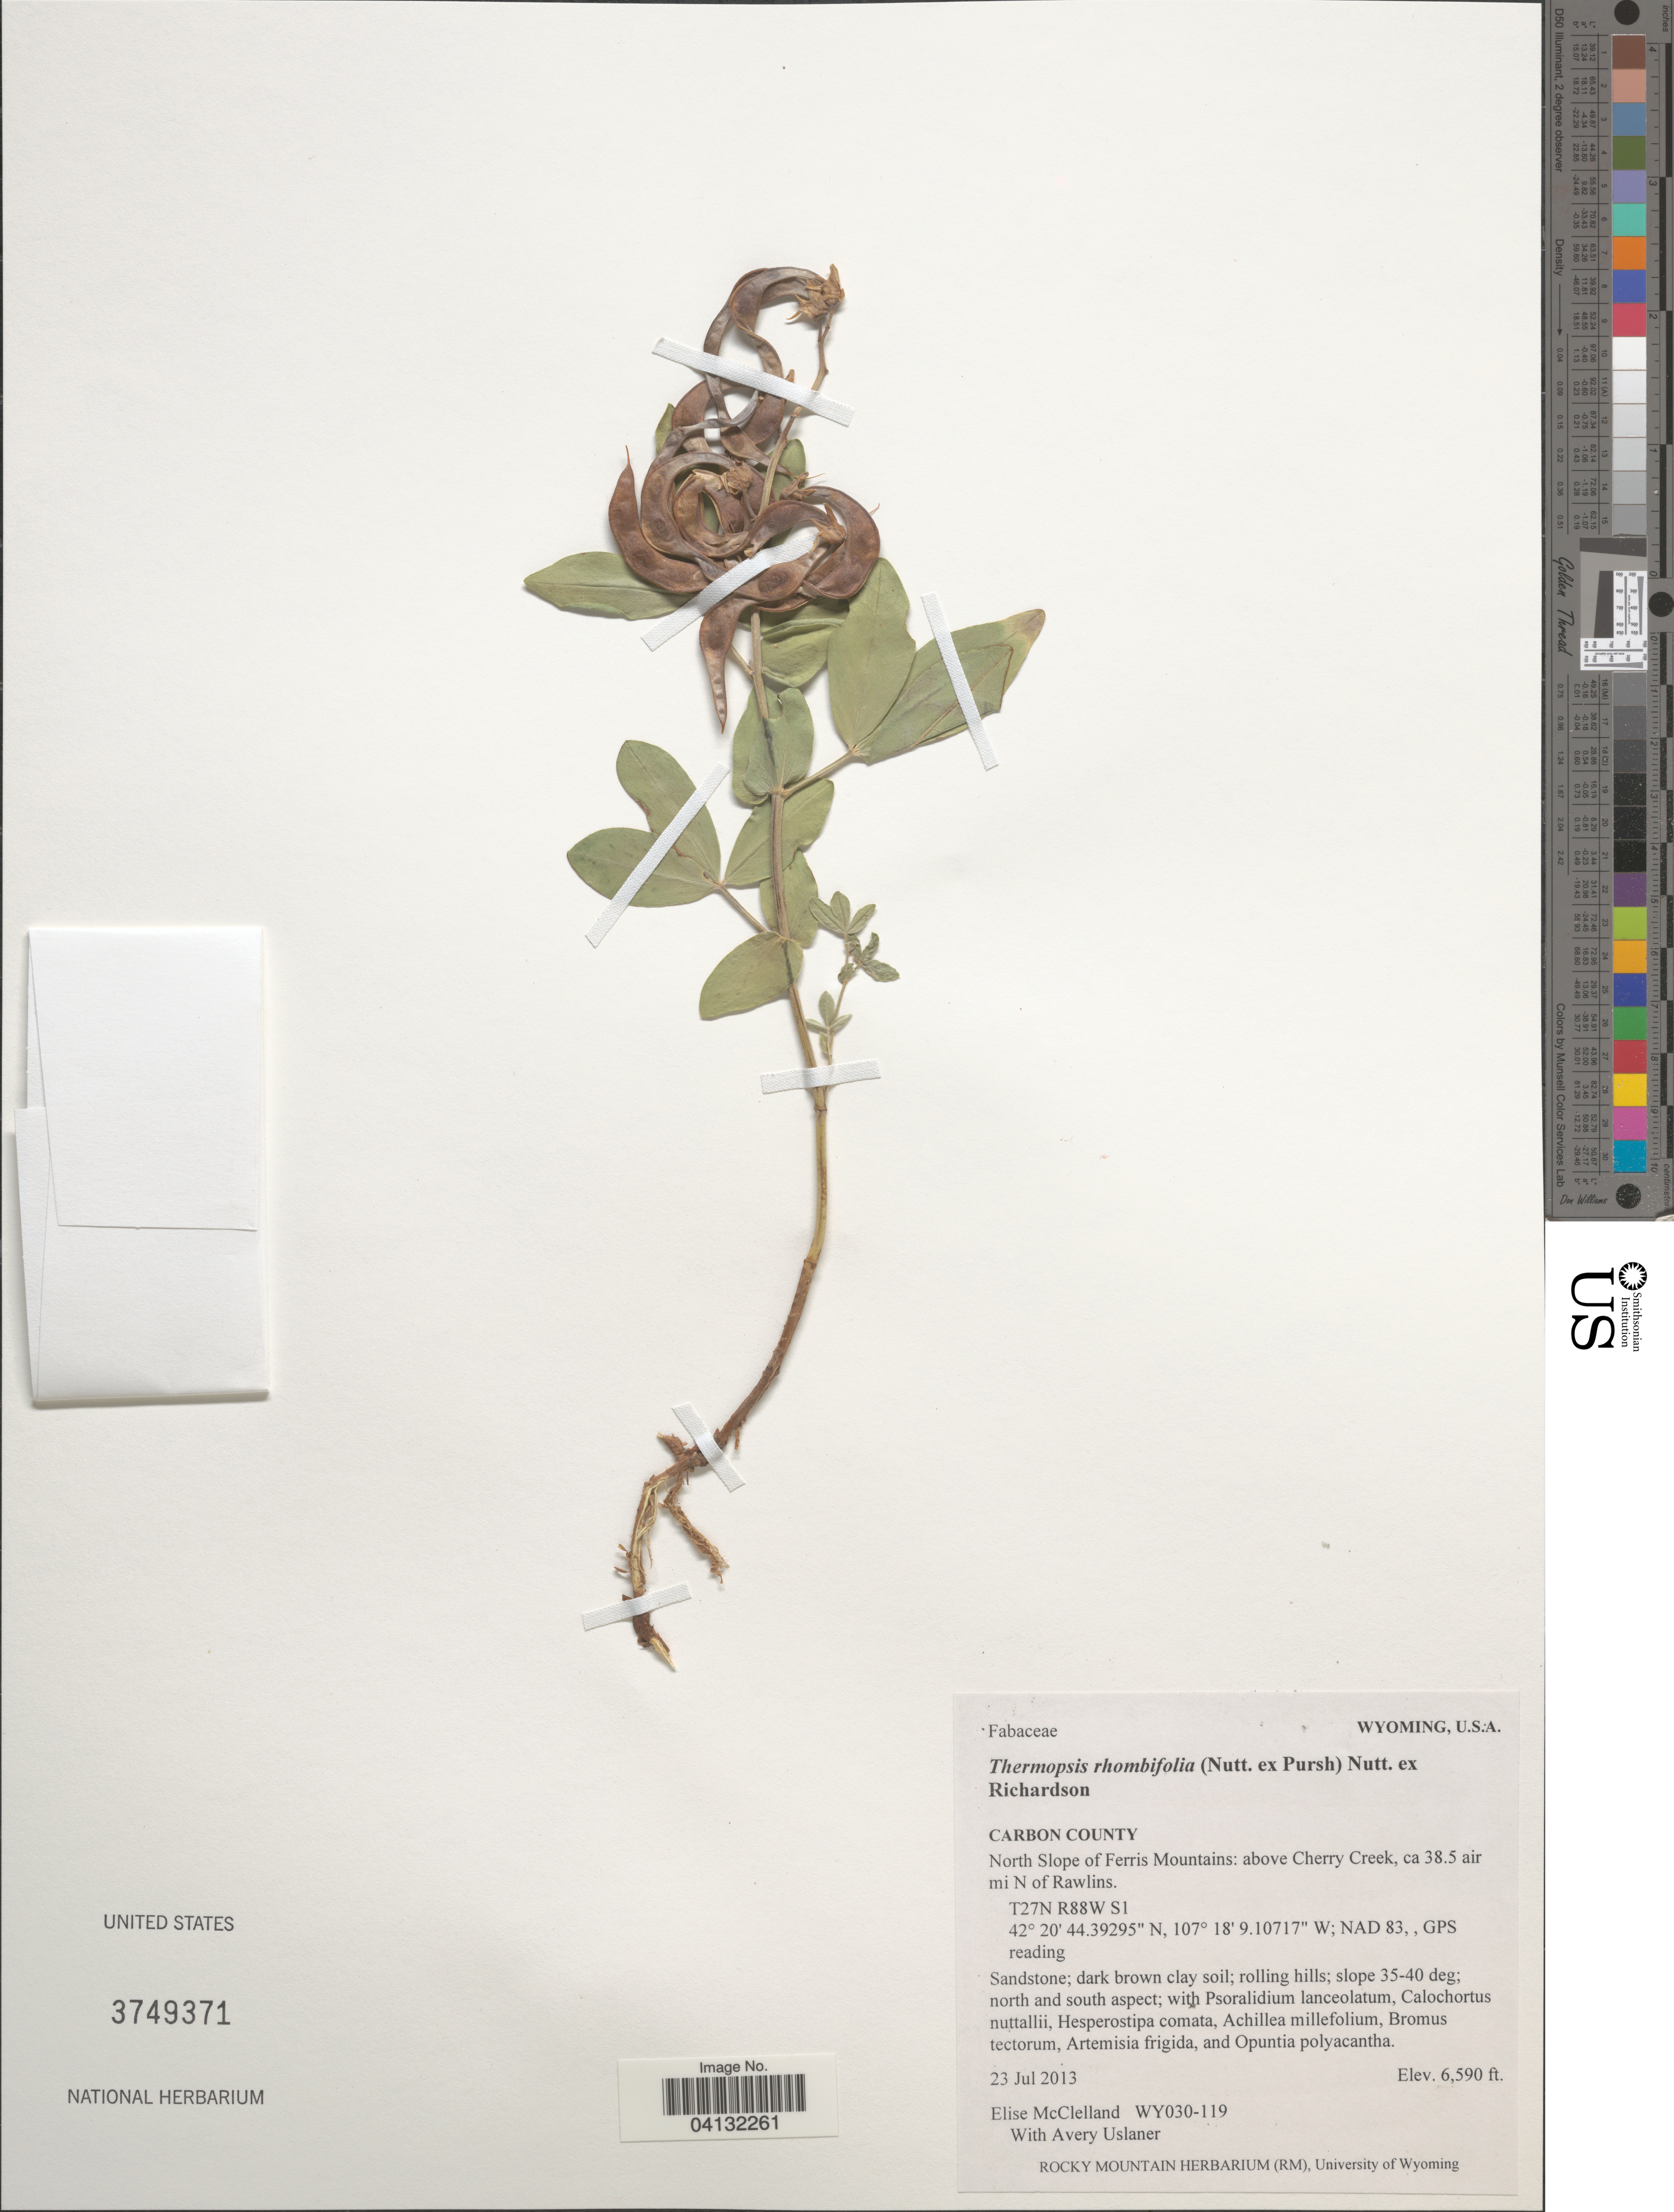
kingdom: Plantae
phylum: Tracheophyta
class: Magnoliopsida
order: Fabales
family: Fabaceae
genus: Thermopsis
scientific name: Thermopsis rhombifolia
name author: Richardson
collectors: E. McClelland & A. Uslaner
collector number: WY030-119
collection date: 2013-07-23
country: United States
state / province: Wyoming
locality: Carbon County. North Slope of Ferris Mountains: above Cherry Creek, ca 38.5 air mi N of Rawlins. T27N R88W S1. NAD 83, , GPS reading.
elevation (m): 2009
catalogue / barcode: US 3749371